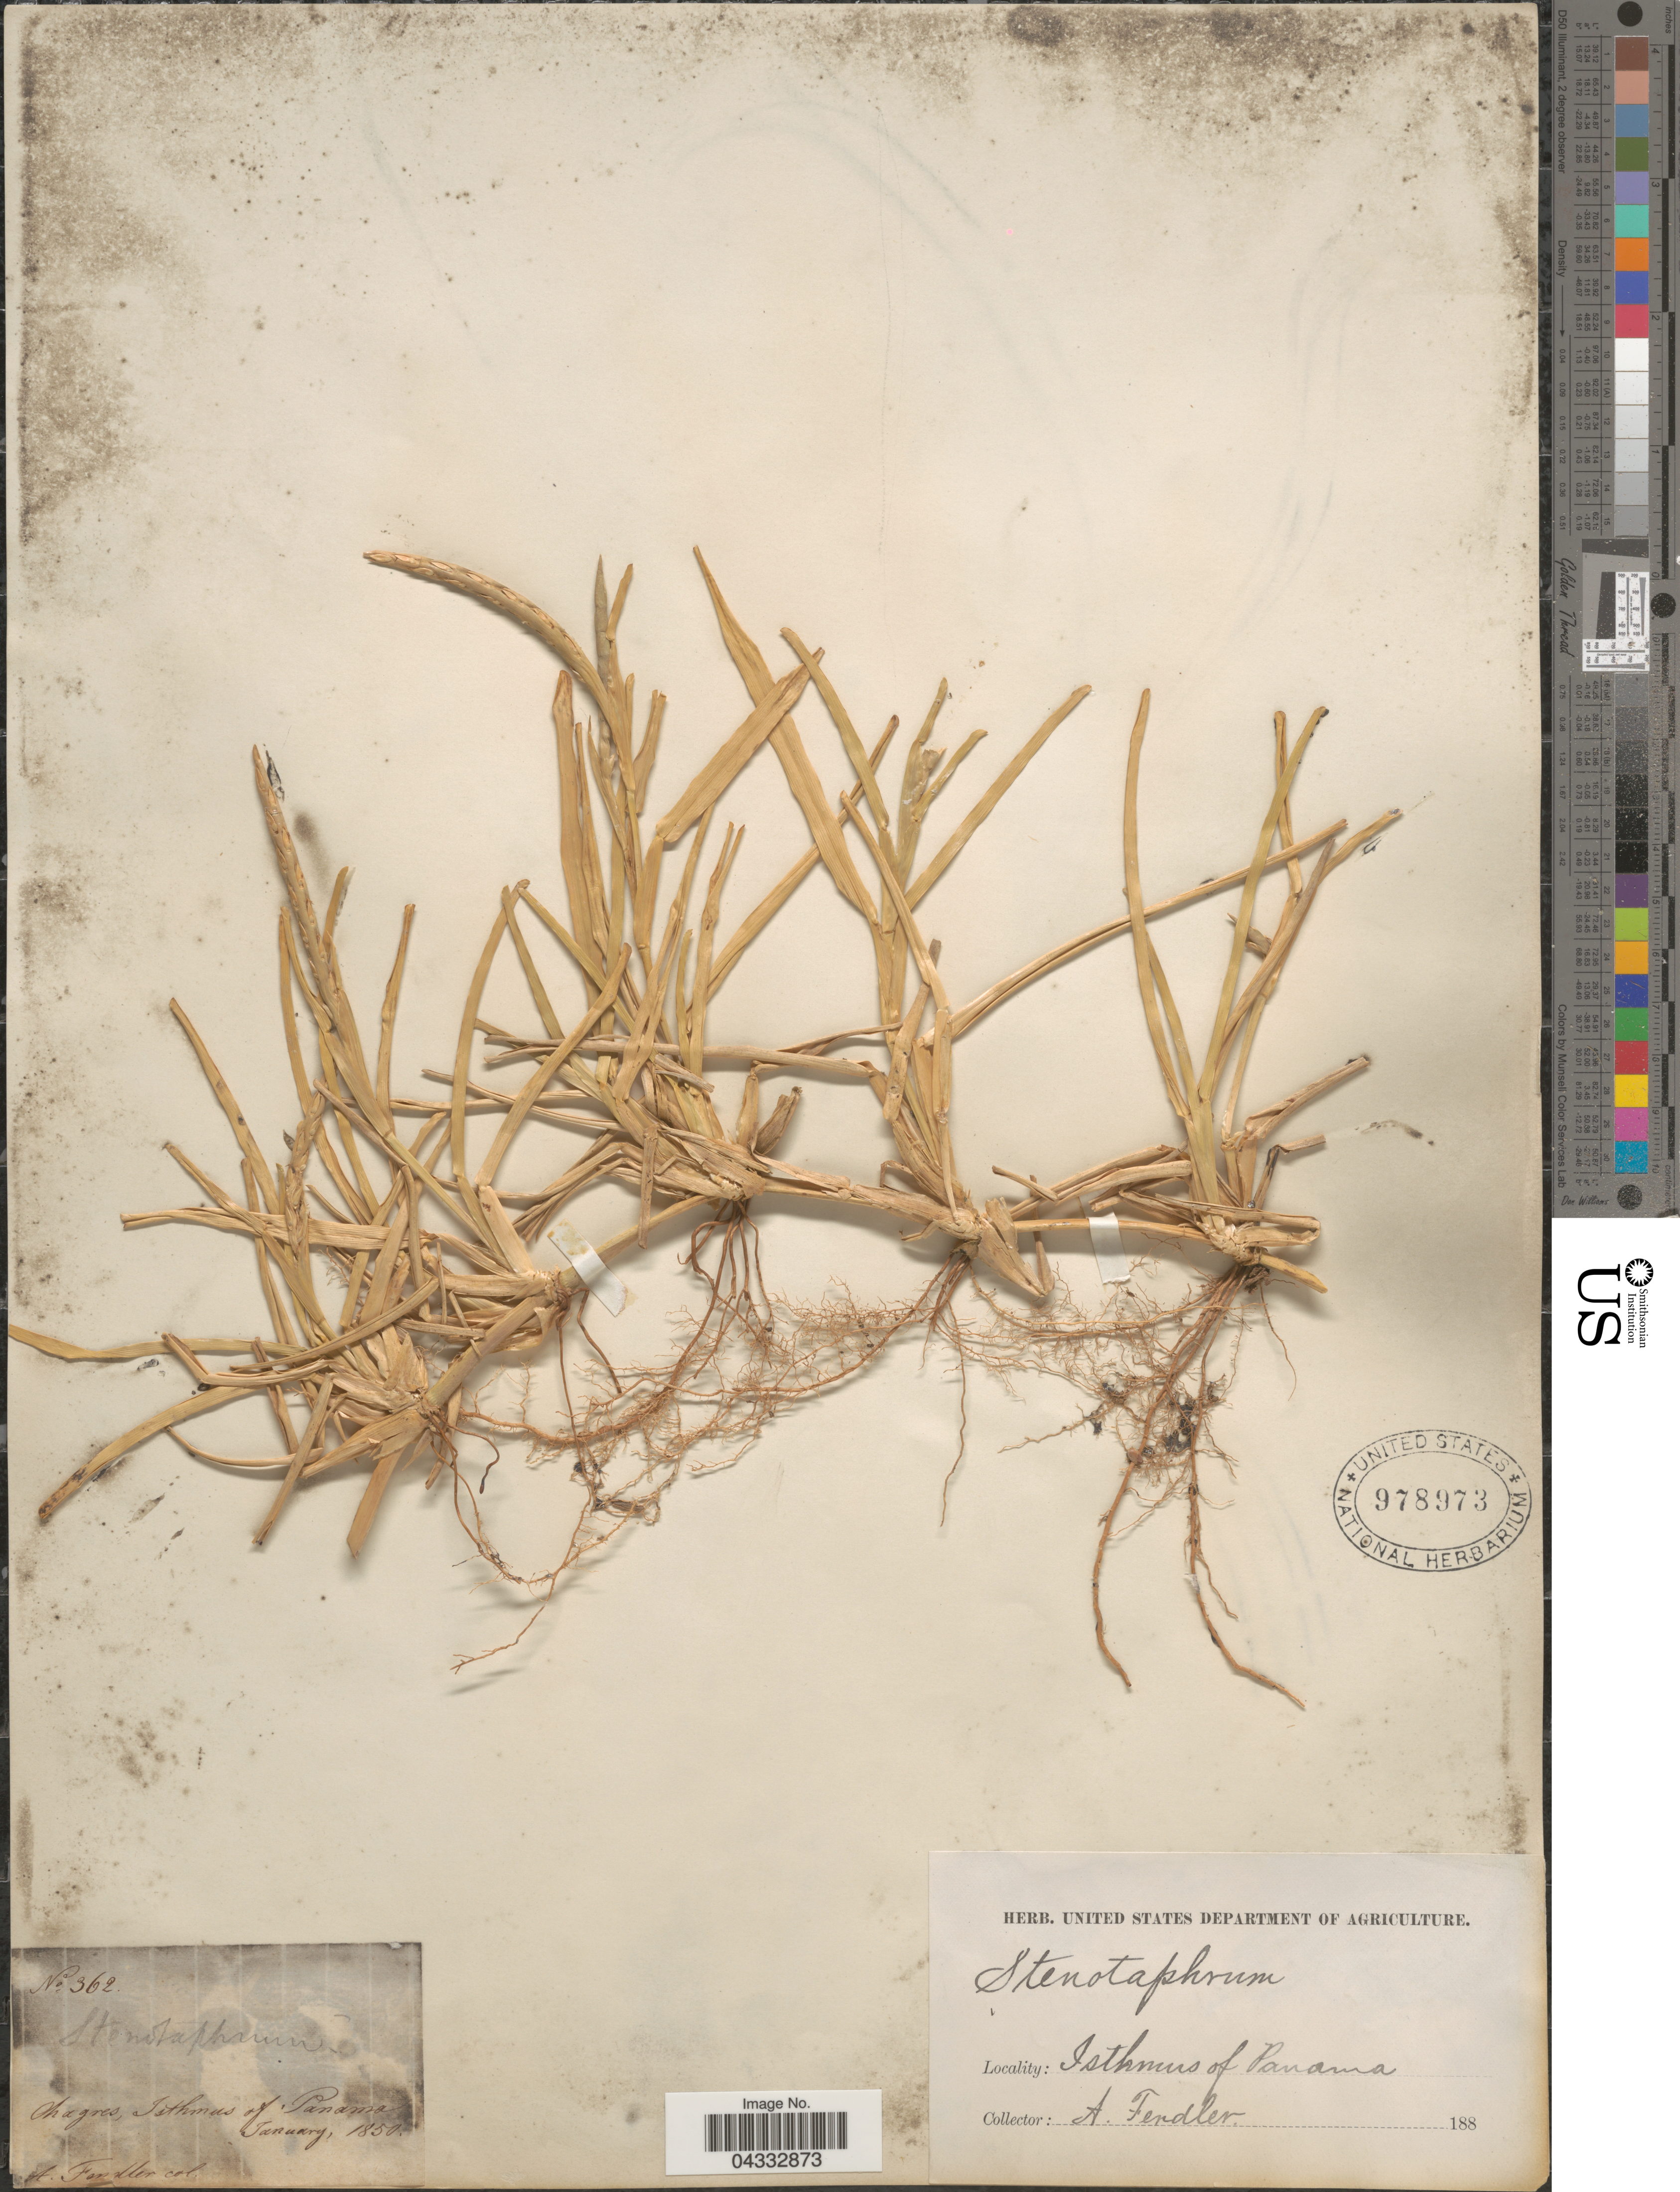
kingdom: Plantae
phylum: Tracheophyta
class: Liliopsida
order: Poales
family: Poaceae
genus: Stenotaphrum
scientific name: Stenotaphrum secundatum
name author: (Walter) Kuntze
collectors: A. Fendler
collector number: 362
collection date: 1850-01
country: Panama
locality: Chagres, Isthmus of Panama.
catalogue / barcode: US 978973